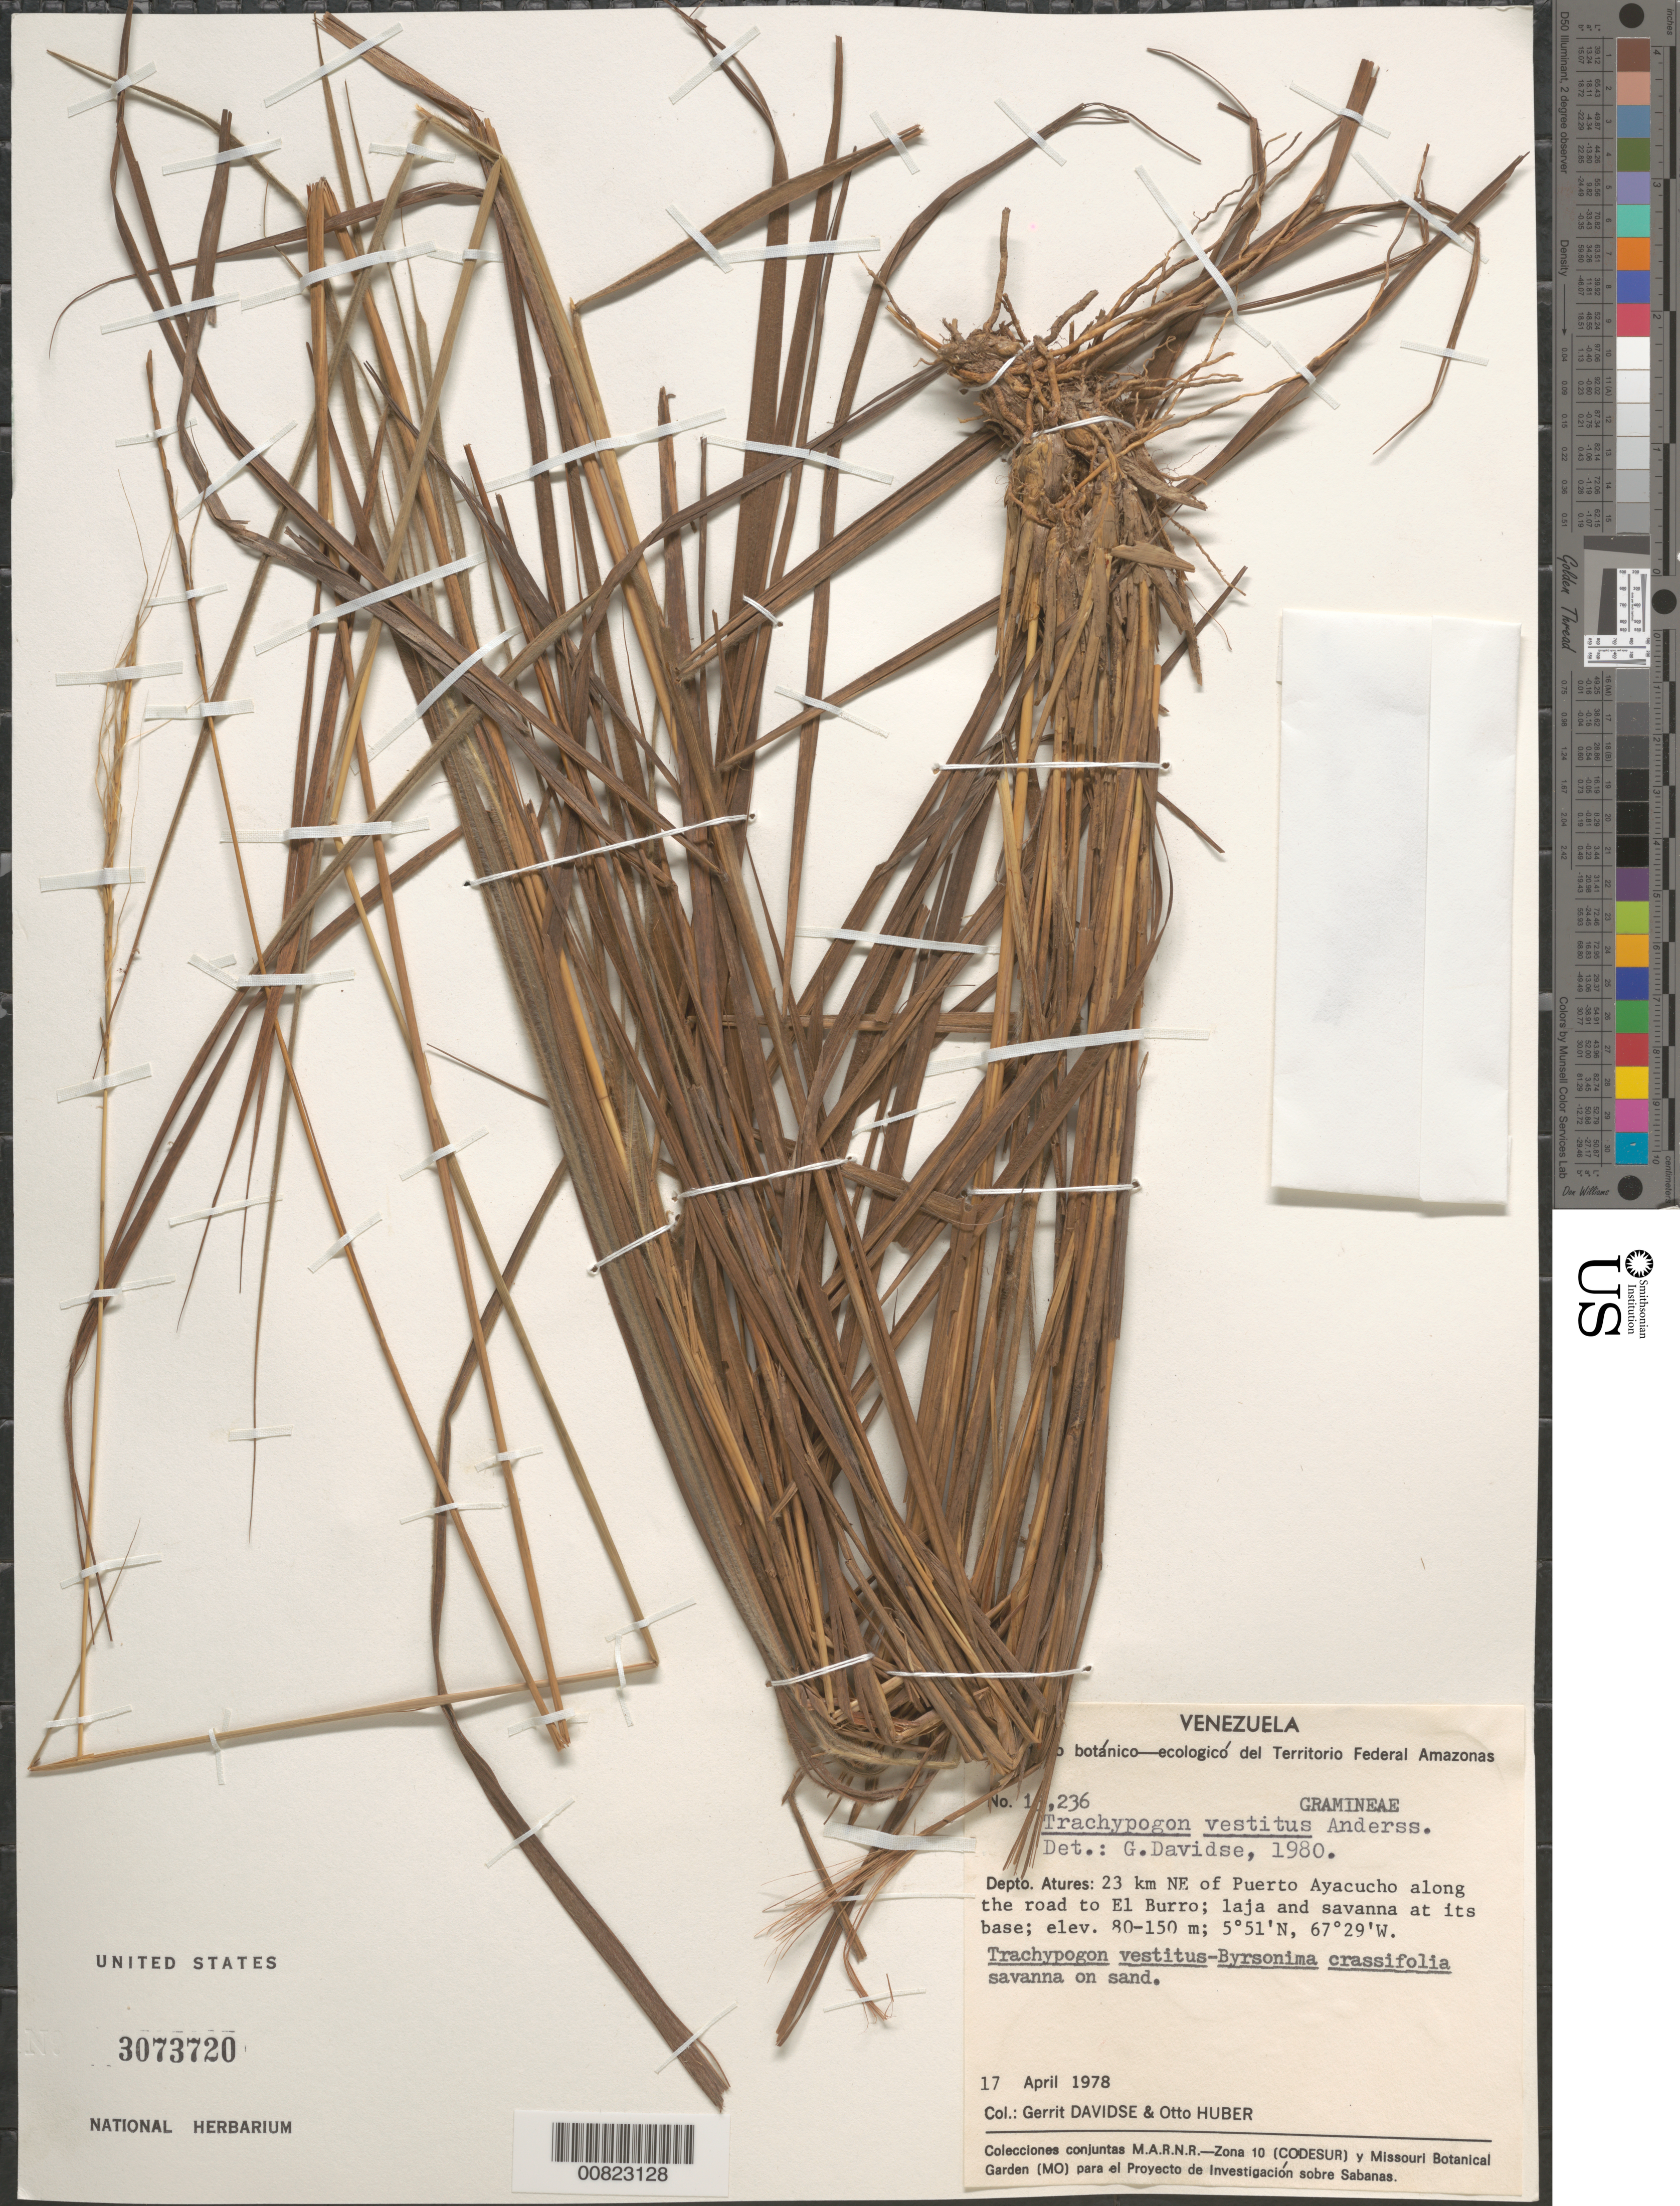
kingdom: Plantae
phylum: Tracheophyta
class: Liliopsida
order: Poales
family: Poaceae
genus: Trachypogon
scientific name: Trachypogon vestitus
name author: L. Andersson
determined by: Davidse, Gerrit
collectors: G. Davidse & O. Huber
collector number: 15236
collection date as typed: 17-Apr-78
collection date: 1978-04-17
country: Venezuela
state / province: Amazonas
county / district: Atures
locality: Puerto Ayacucho, 23 km NE of, on road to El Burro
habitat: Trachypogon vestitus-Byrsonima crassifolia savanna on sand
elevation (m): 80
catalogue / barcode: US 3073720